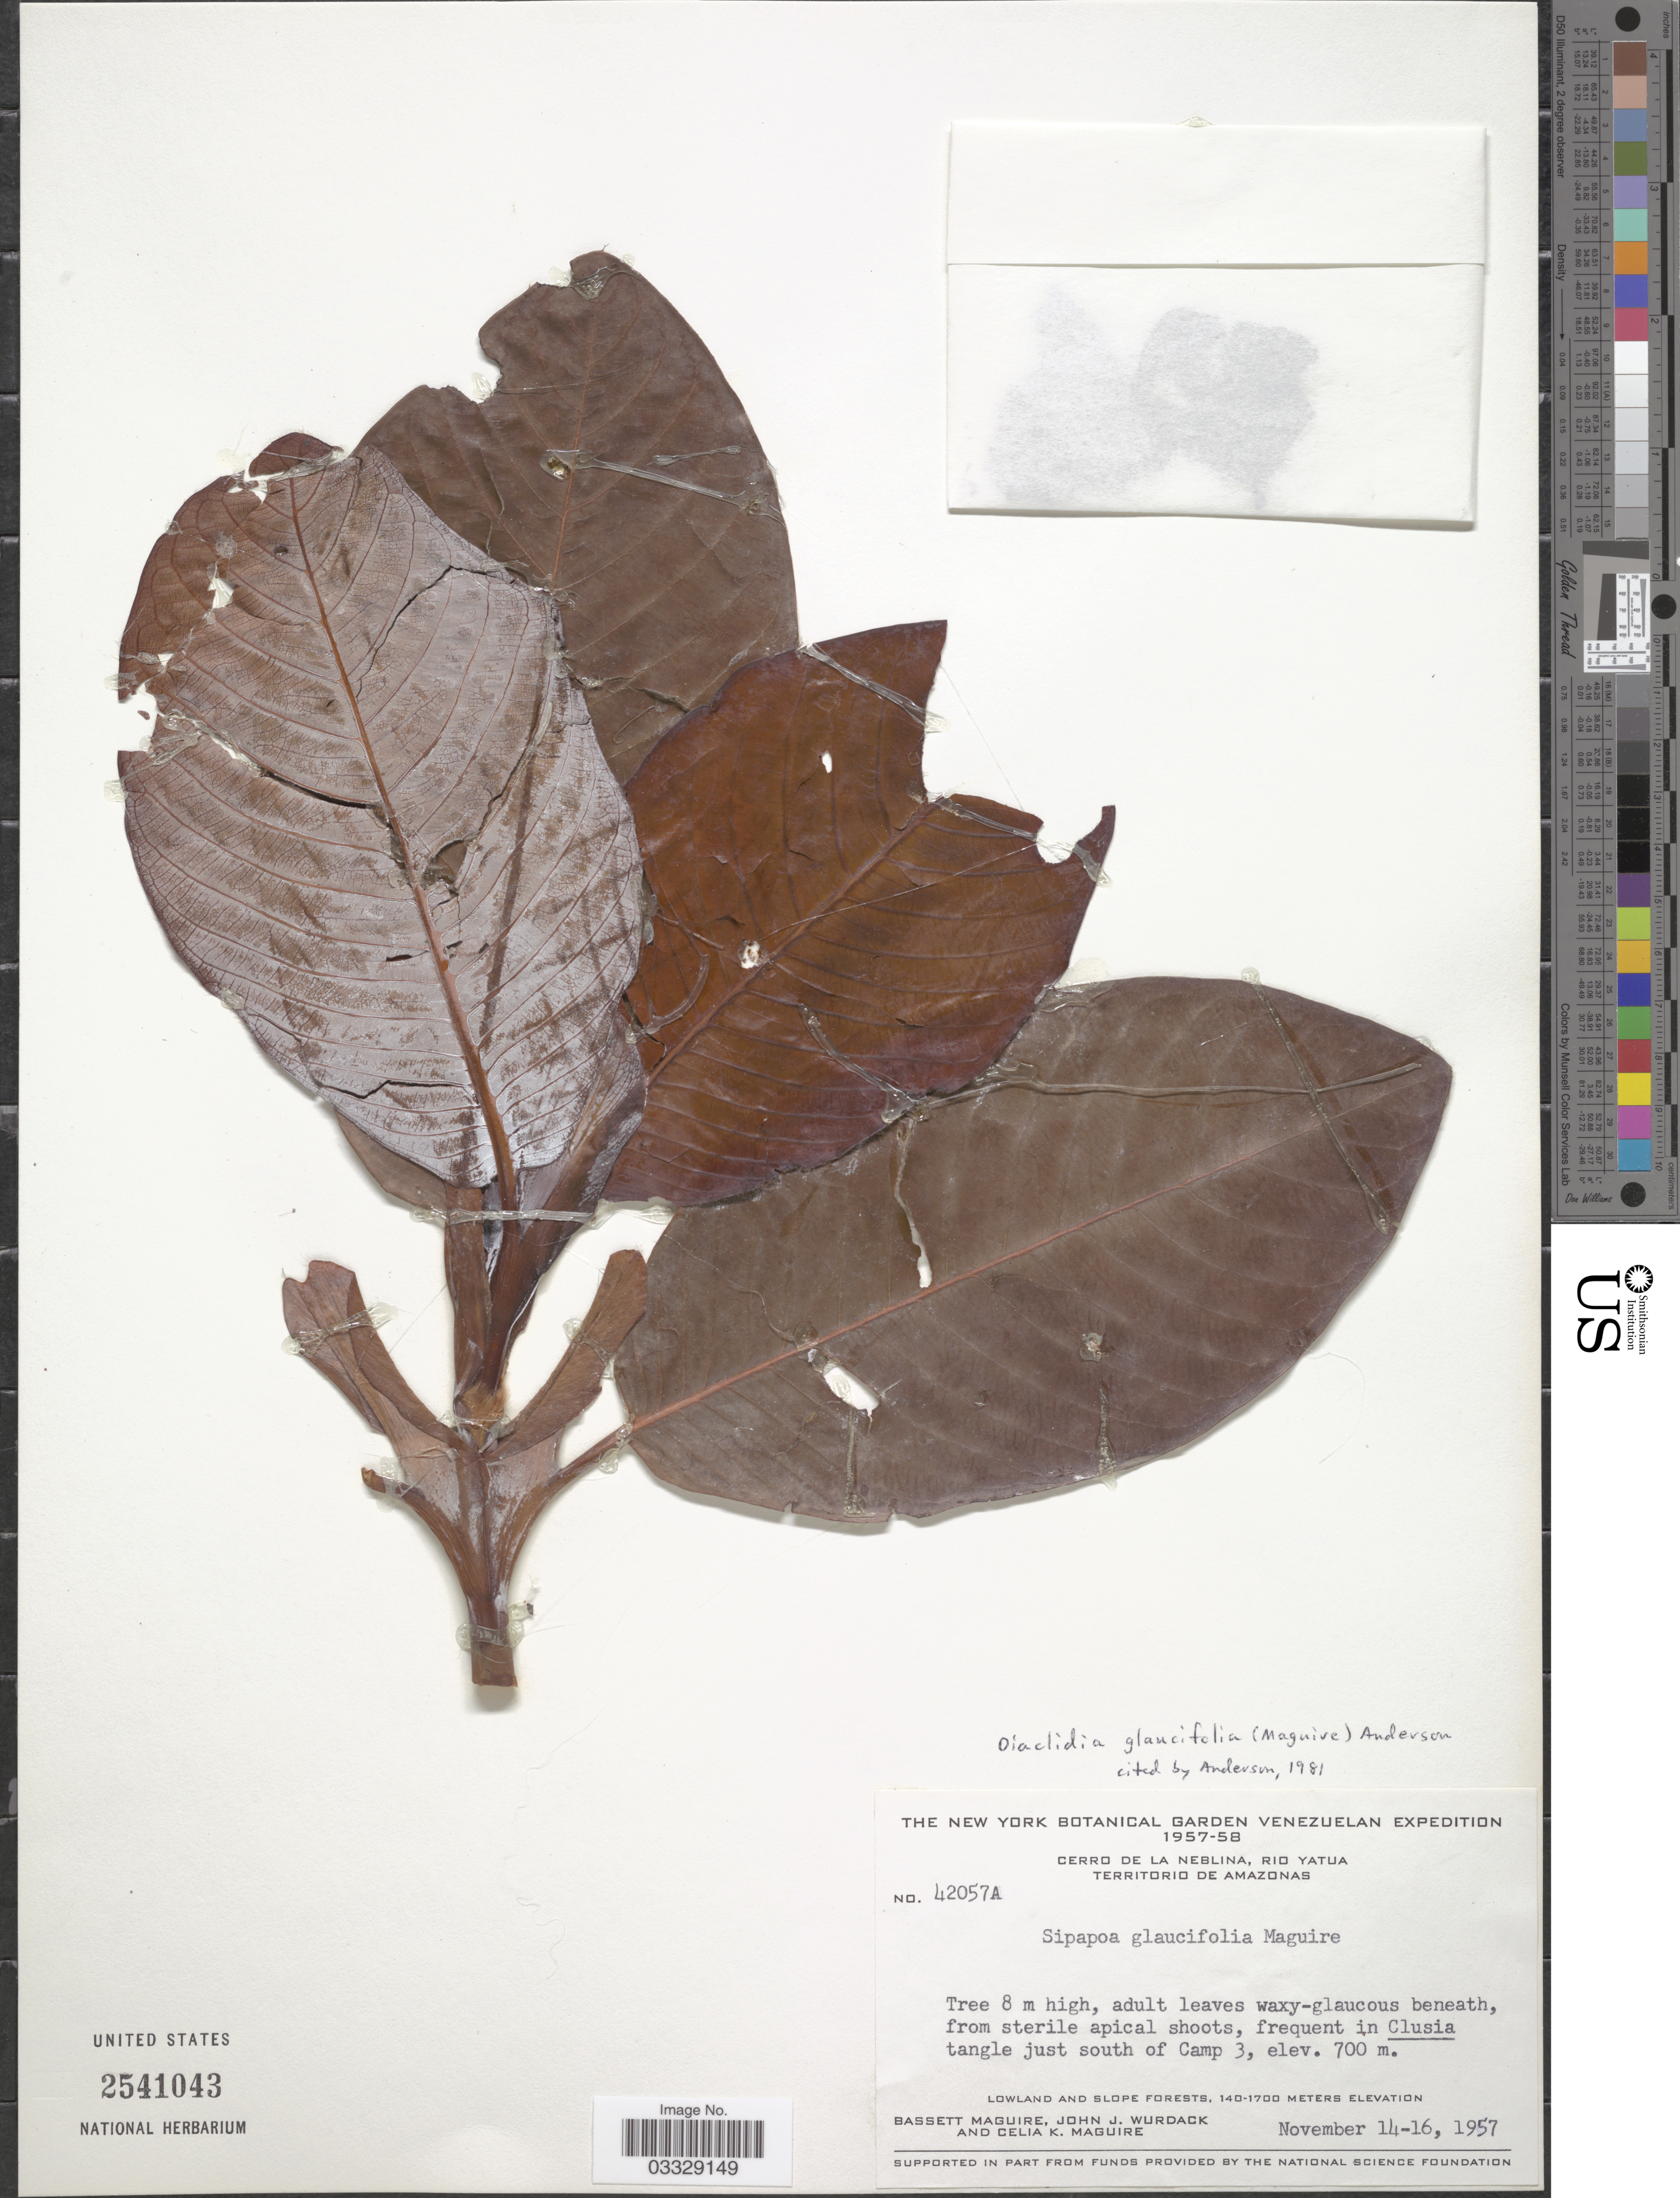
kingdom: Plantae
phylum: Tracheophyta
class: Magnoliopsida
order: Malpighiales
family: Malpighiaceae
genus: Diacidia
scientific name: Diacidia glaucifolia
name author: (Maguire) W.R. Anderson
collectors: B. Maguire, J. J. Wurdack & C. K. Maguire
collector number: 42057A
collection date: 1957-11-14/1957-11-16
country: Venezuela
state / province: Amazonas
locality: Cerro de la Neblina, Rio Yatua. Territorio de Amazonas. Frequent in Clusia tangle just south of Camp 3.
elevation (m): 700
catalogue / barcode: US 2541043